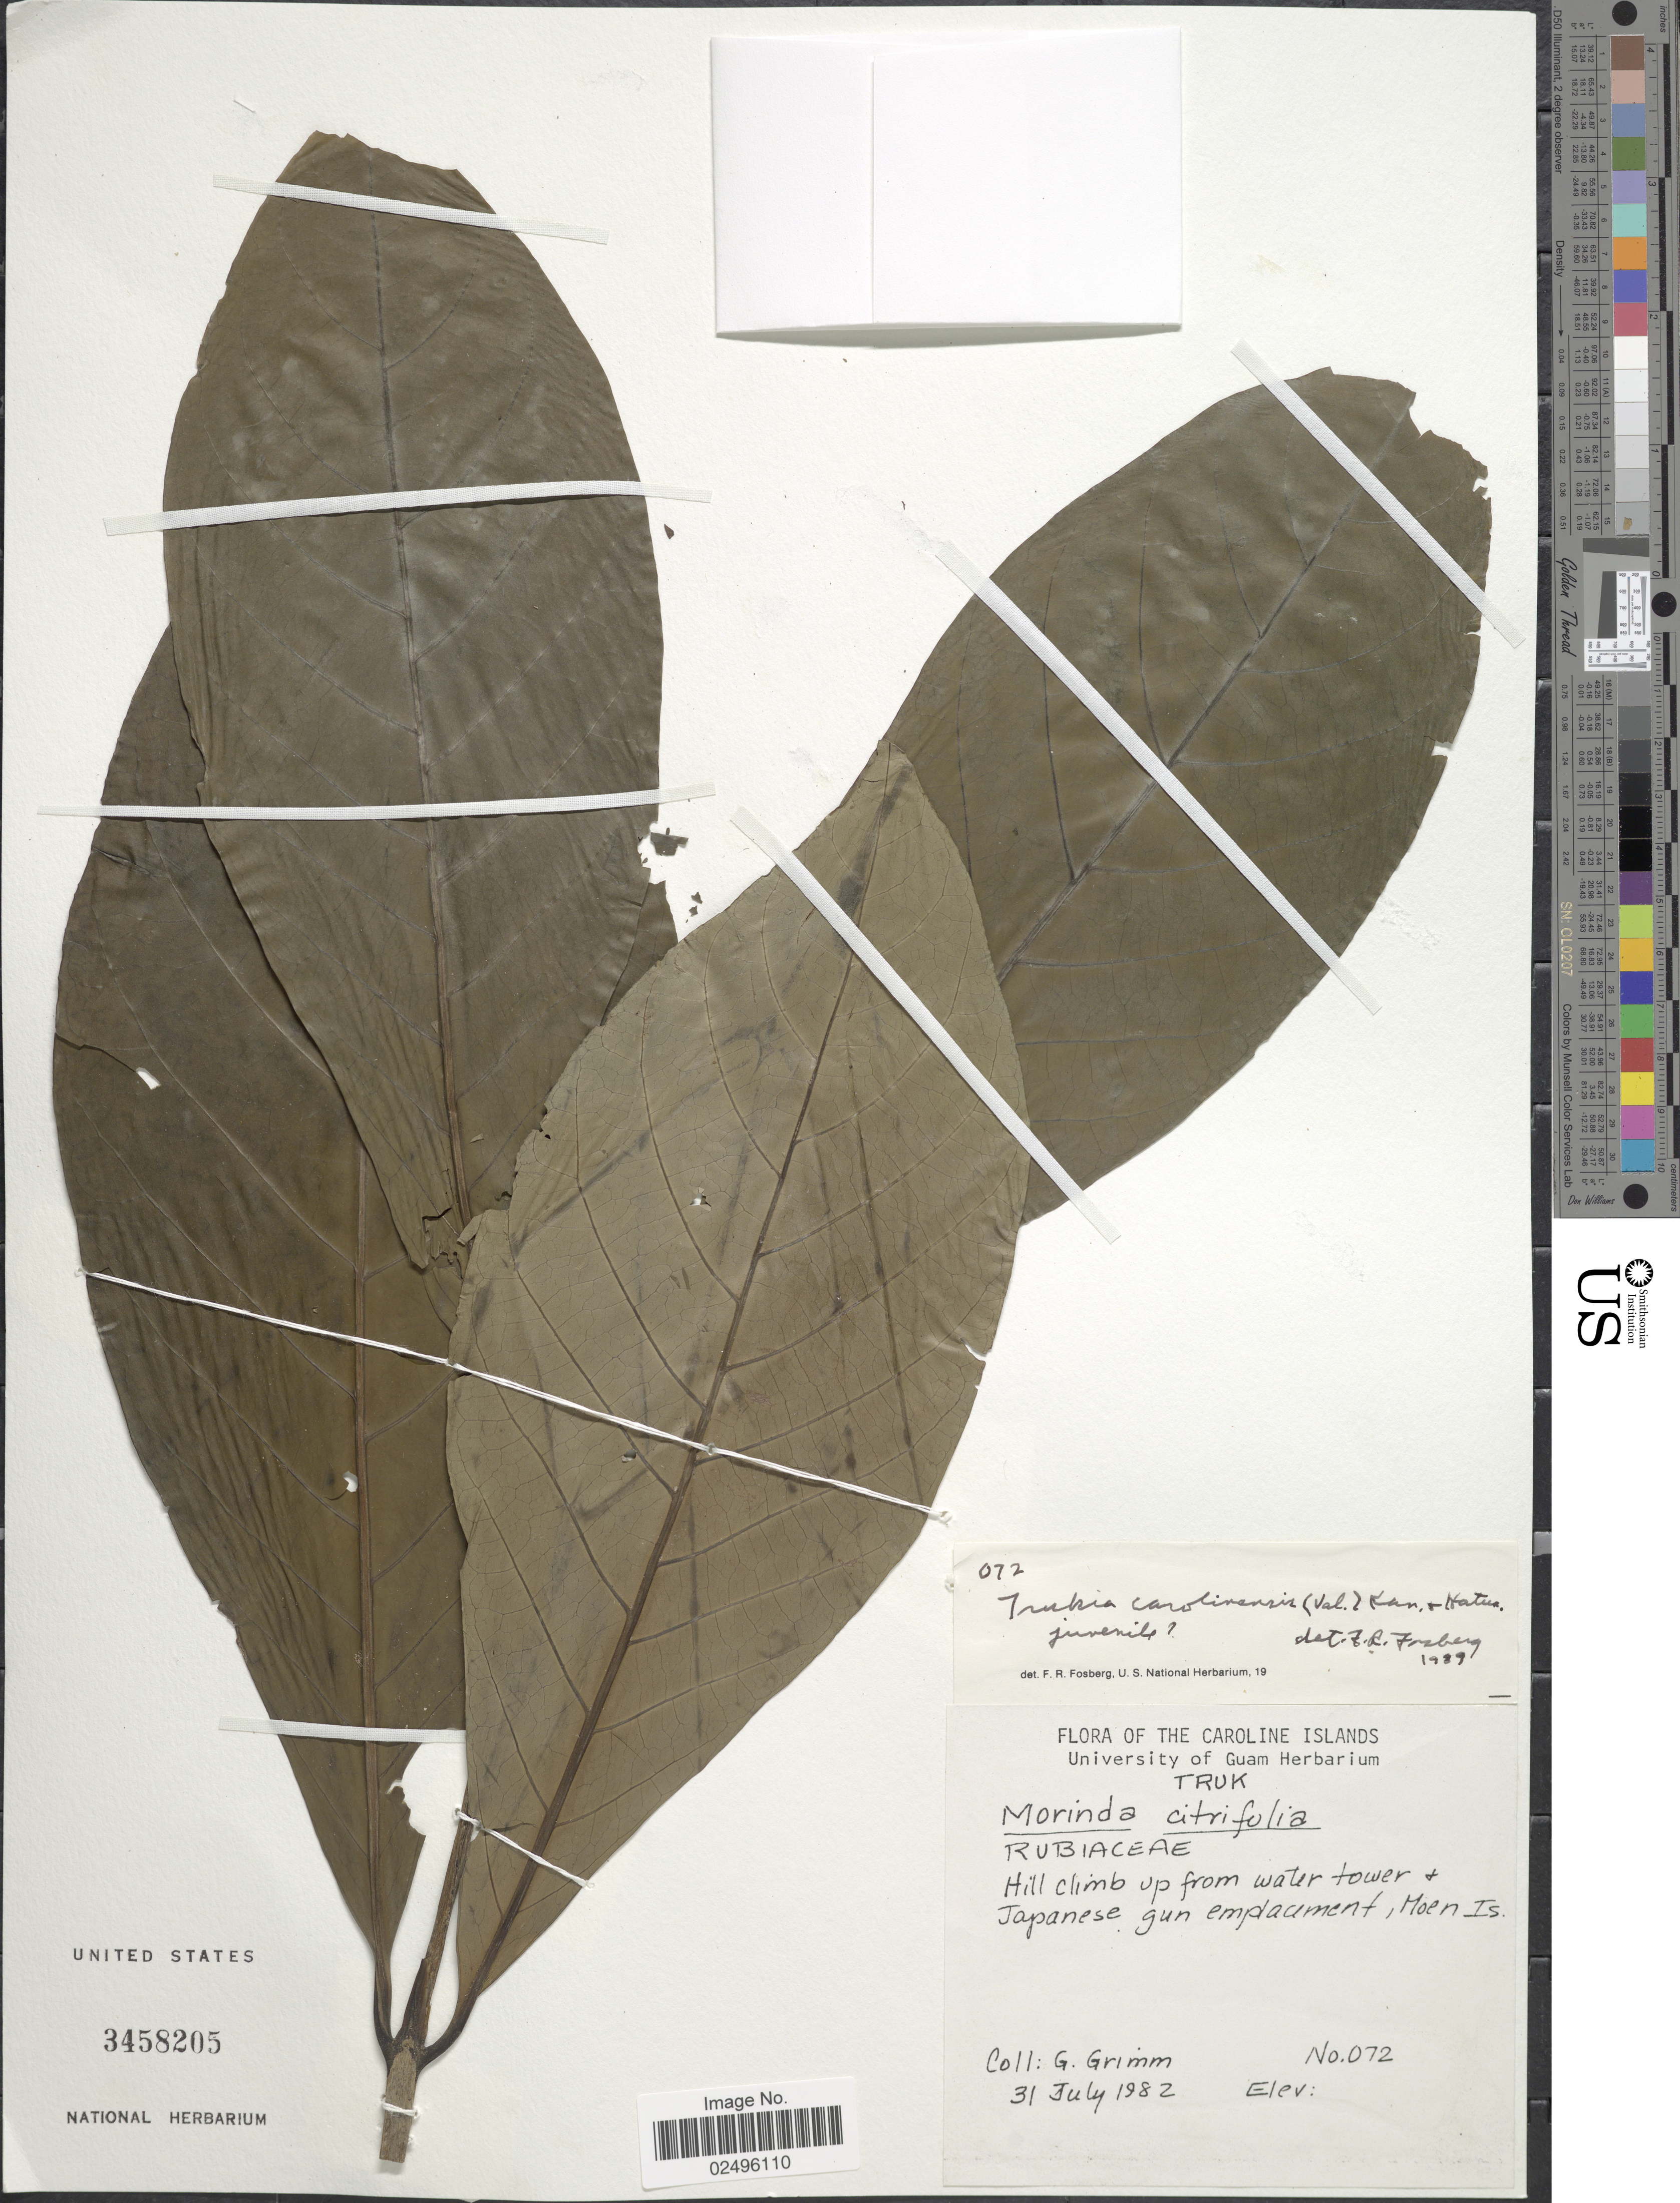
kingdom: Plantae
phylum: Tracheophyta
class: Magnoliopsida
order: Gentianales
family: Rubiaceae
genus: Trukia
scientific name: Trukia carolinensis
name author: (Valeton) Kaneh. & Hatus.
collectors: G. Grimm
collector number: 072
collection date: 1982-07-31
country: Micronesia, Federated States of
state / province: Truk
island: Moen [Wono]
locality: The Caroline Islands, Hill climb up from water tower + Japanes gun emplacement, Moen Is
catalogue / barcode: US 3458205